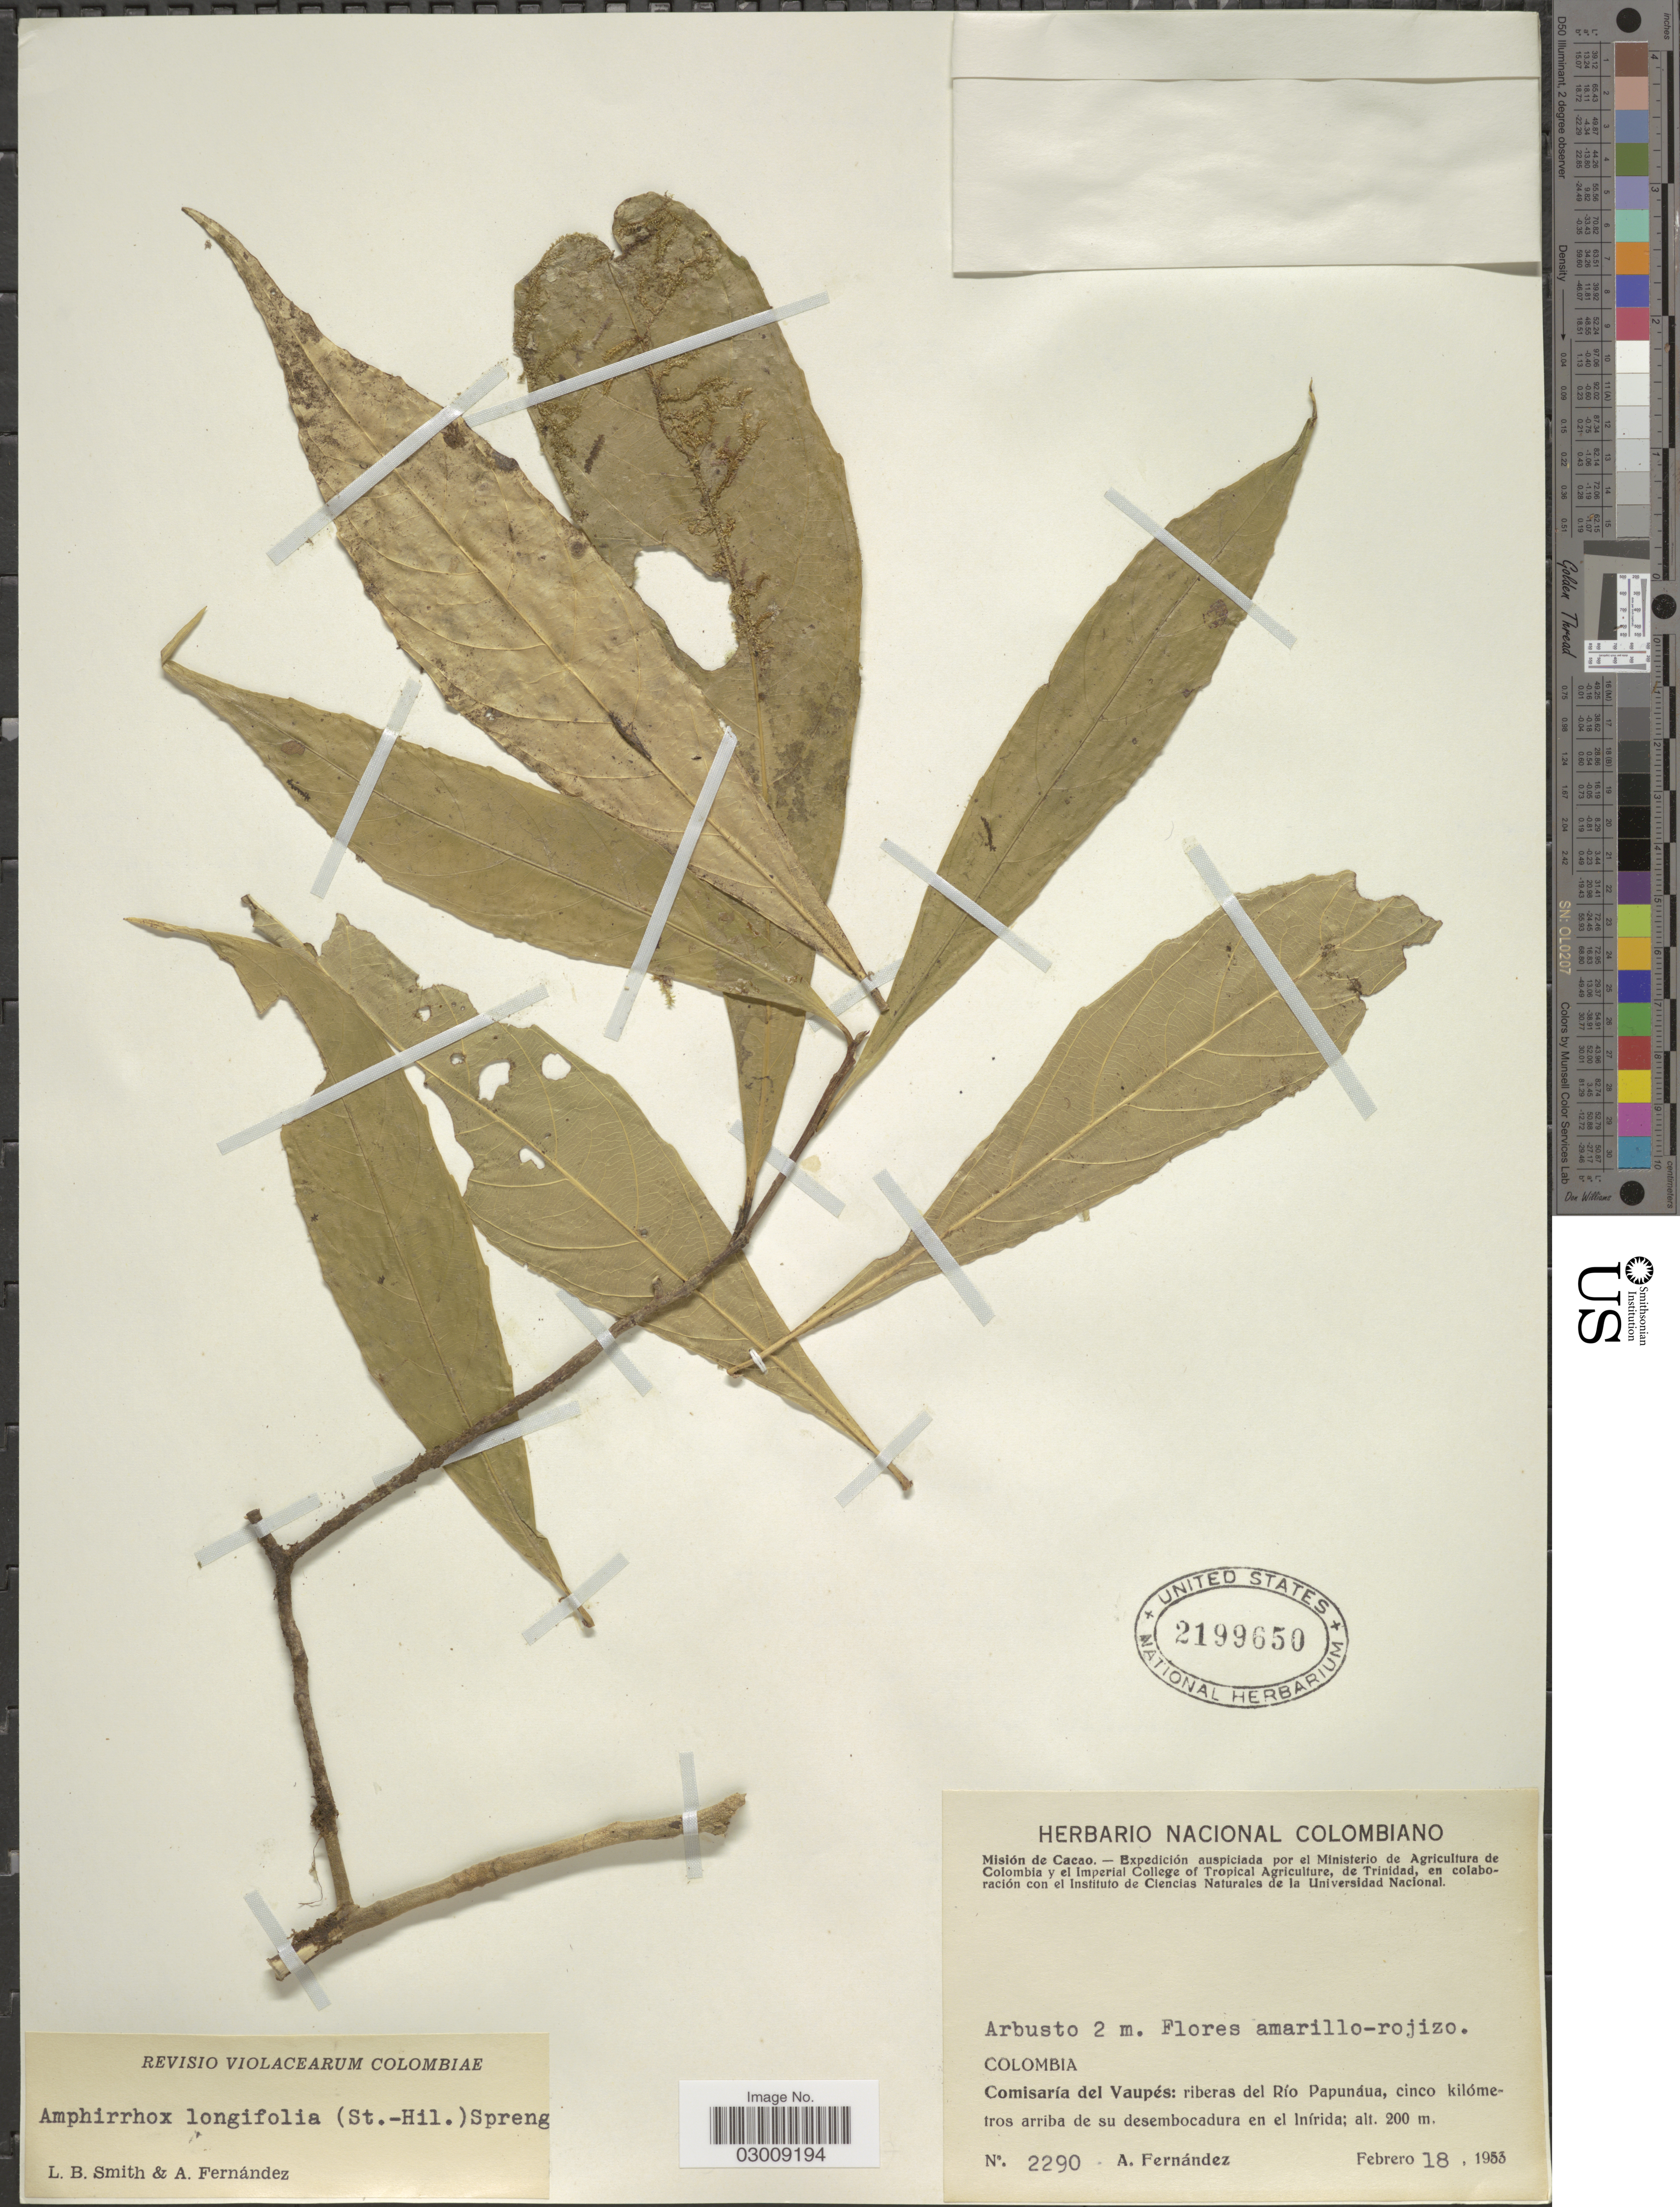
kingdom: Plantae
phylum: Tracheophyta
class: Magnoliopsida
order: Malpighiales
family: Violaceae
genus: Amphirrhox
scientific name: Amphirrhox longifolia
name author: (A. St.-Hil.) Spreng.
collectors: A. Fernández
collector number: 2290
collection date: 1953-02-18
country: Colombia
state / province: Vaupés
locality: Comisaría del Vaupés: riberas del Río Papunáua, cinco kilómetros arriba de su desembocadura en el Inírida.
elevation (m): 200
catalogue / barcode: US 2199650